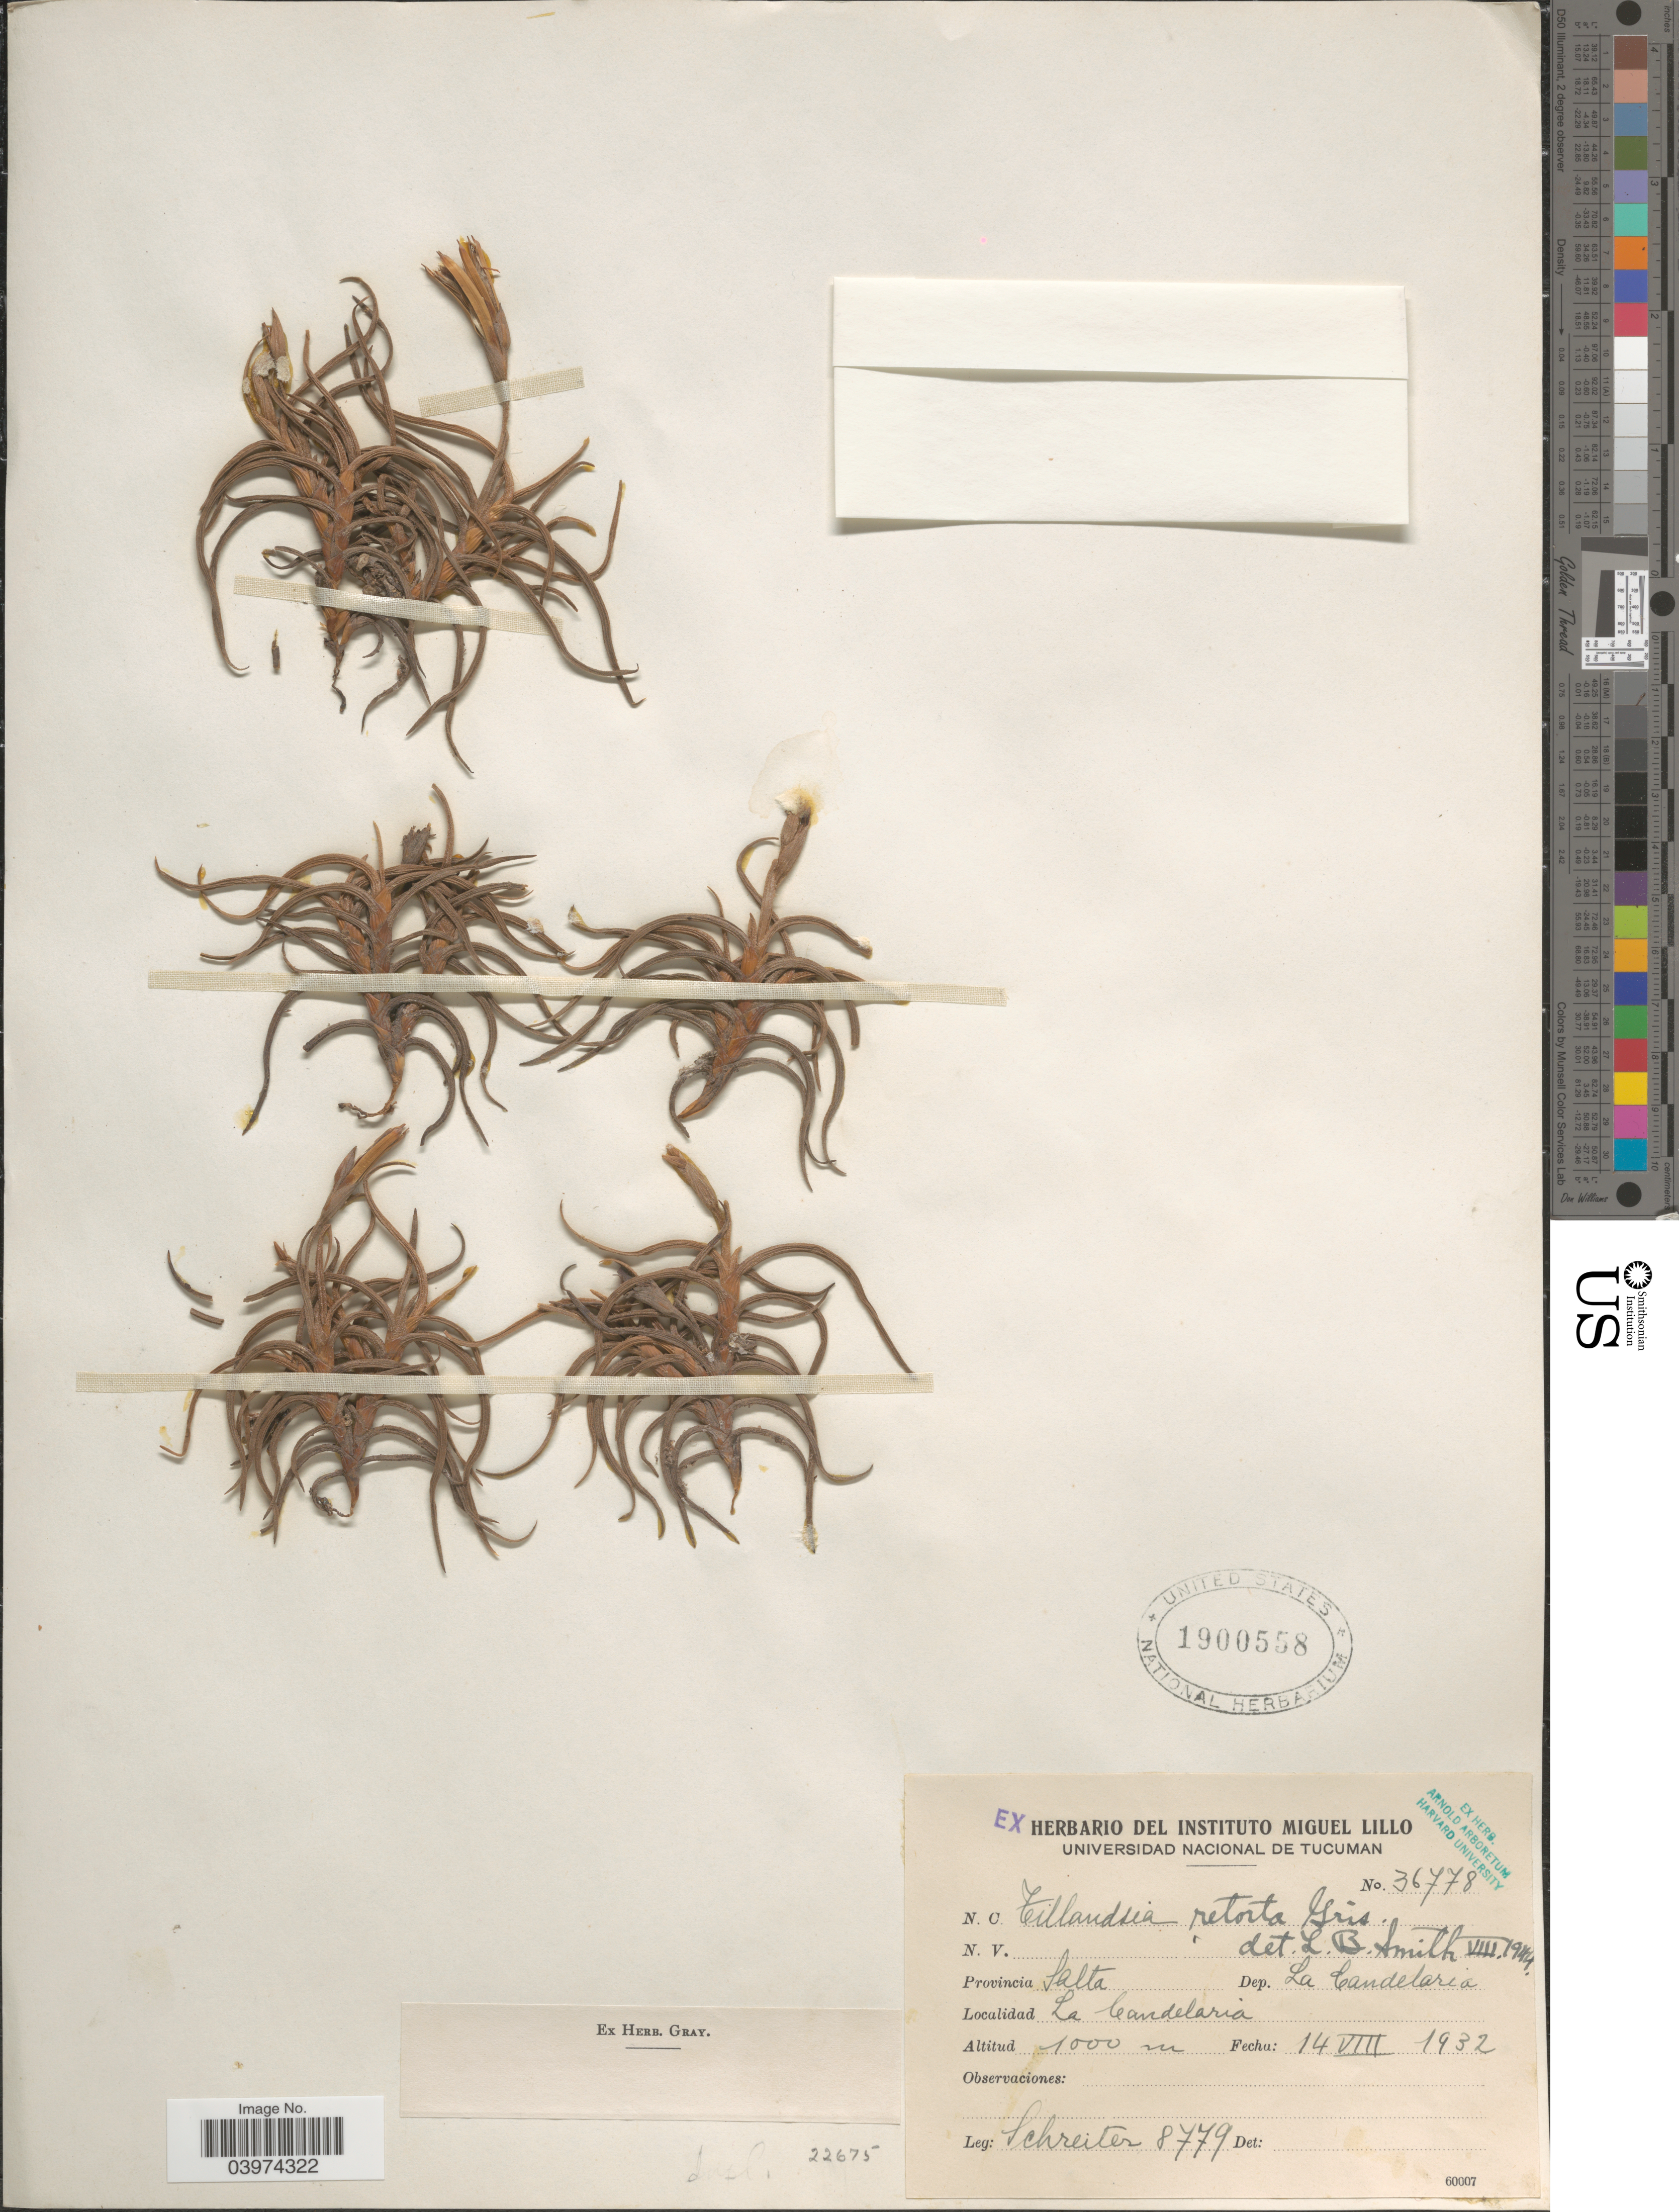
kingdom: Plantae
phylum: Tracheophyta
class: Liliopsida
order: Poales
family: Bromeliaceae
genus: Tillandsia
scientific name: Tillandsia retorta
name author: Griseb.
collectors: -. Schreiter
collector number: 8779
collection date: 1932-08-14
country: Argentina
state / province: Salta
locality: Dep. La Candelaria. La Candelaria.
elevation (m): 1000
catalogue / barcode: US 1900558